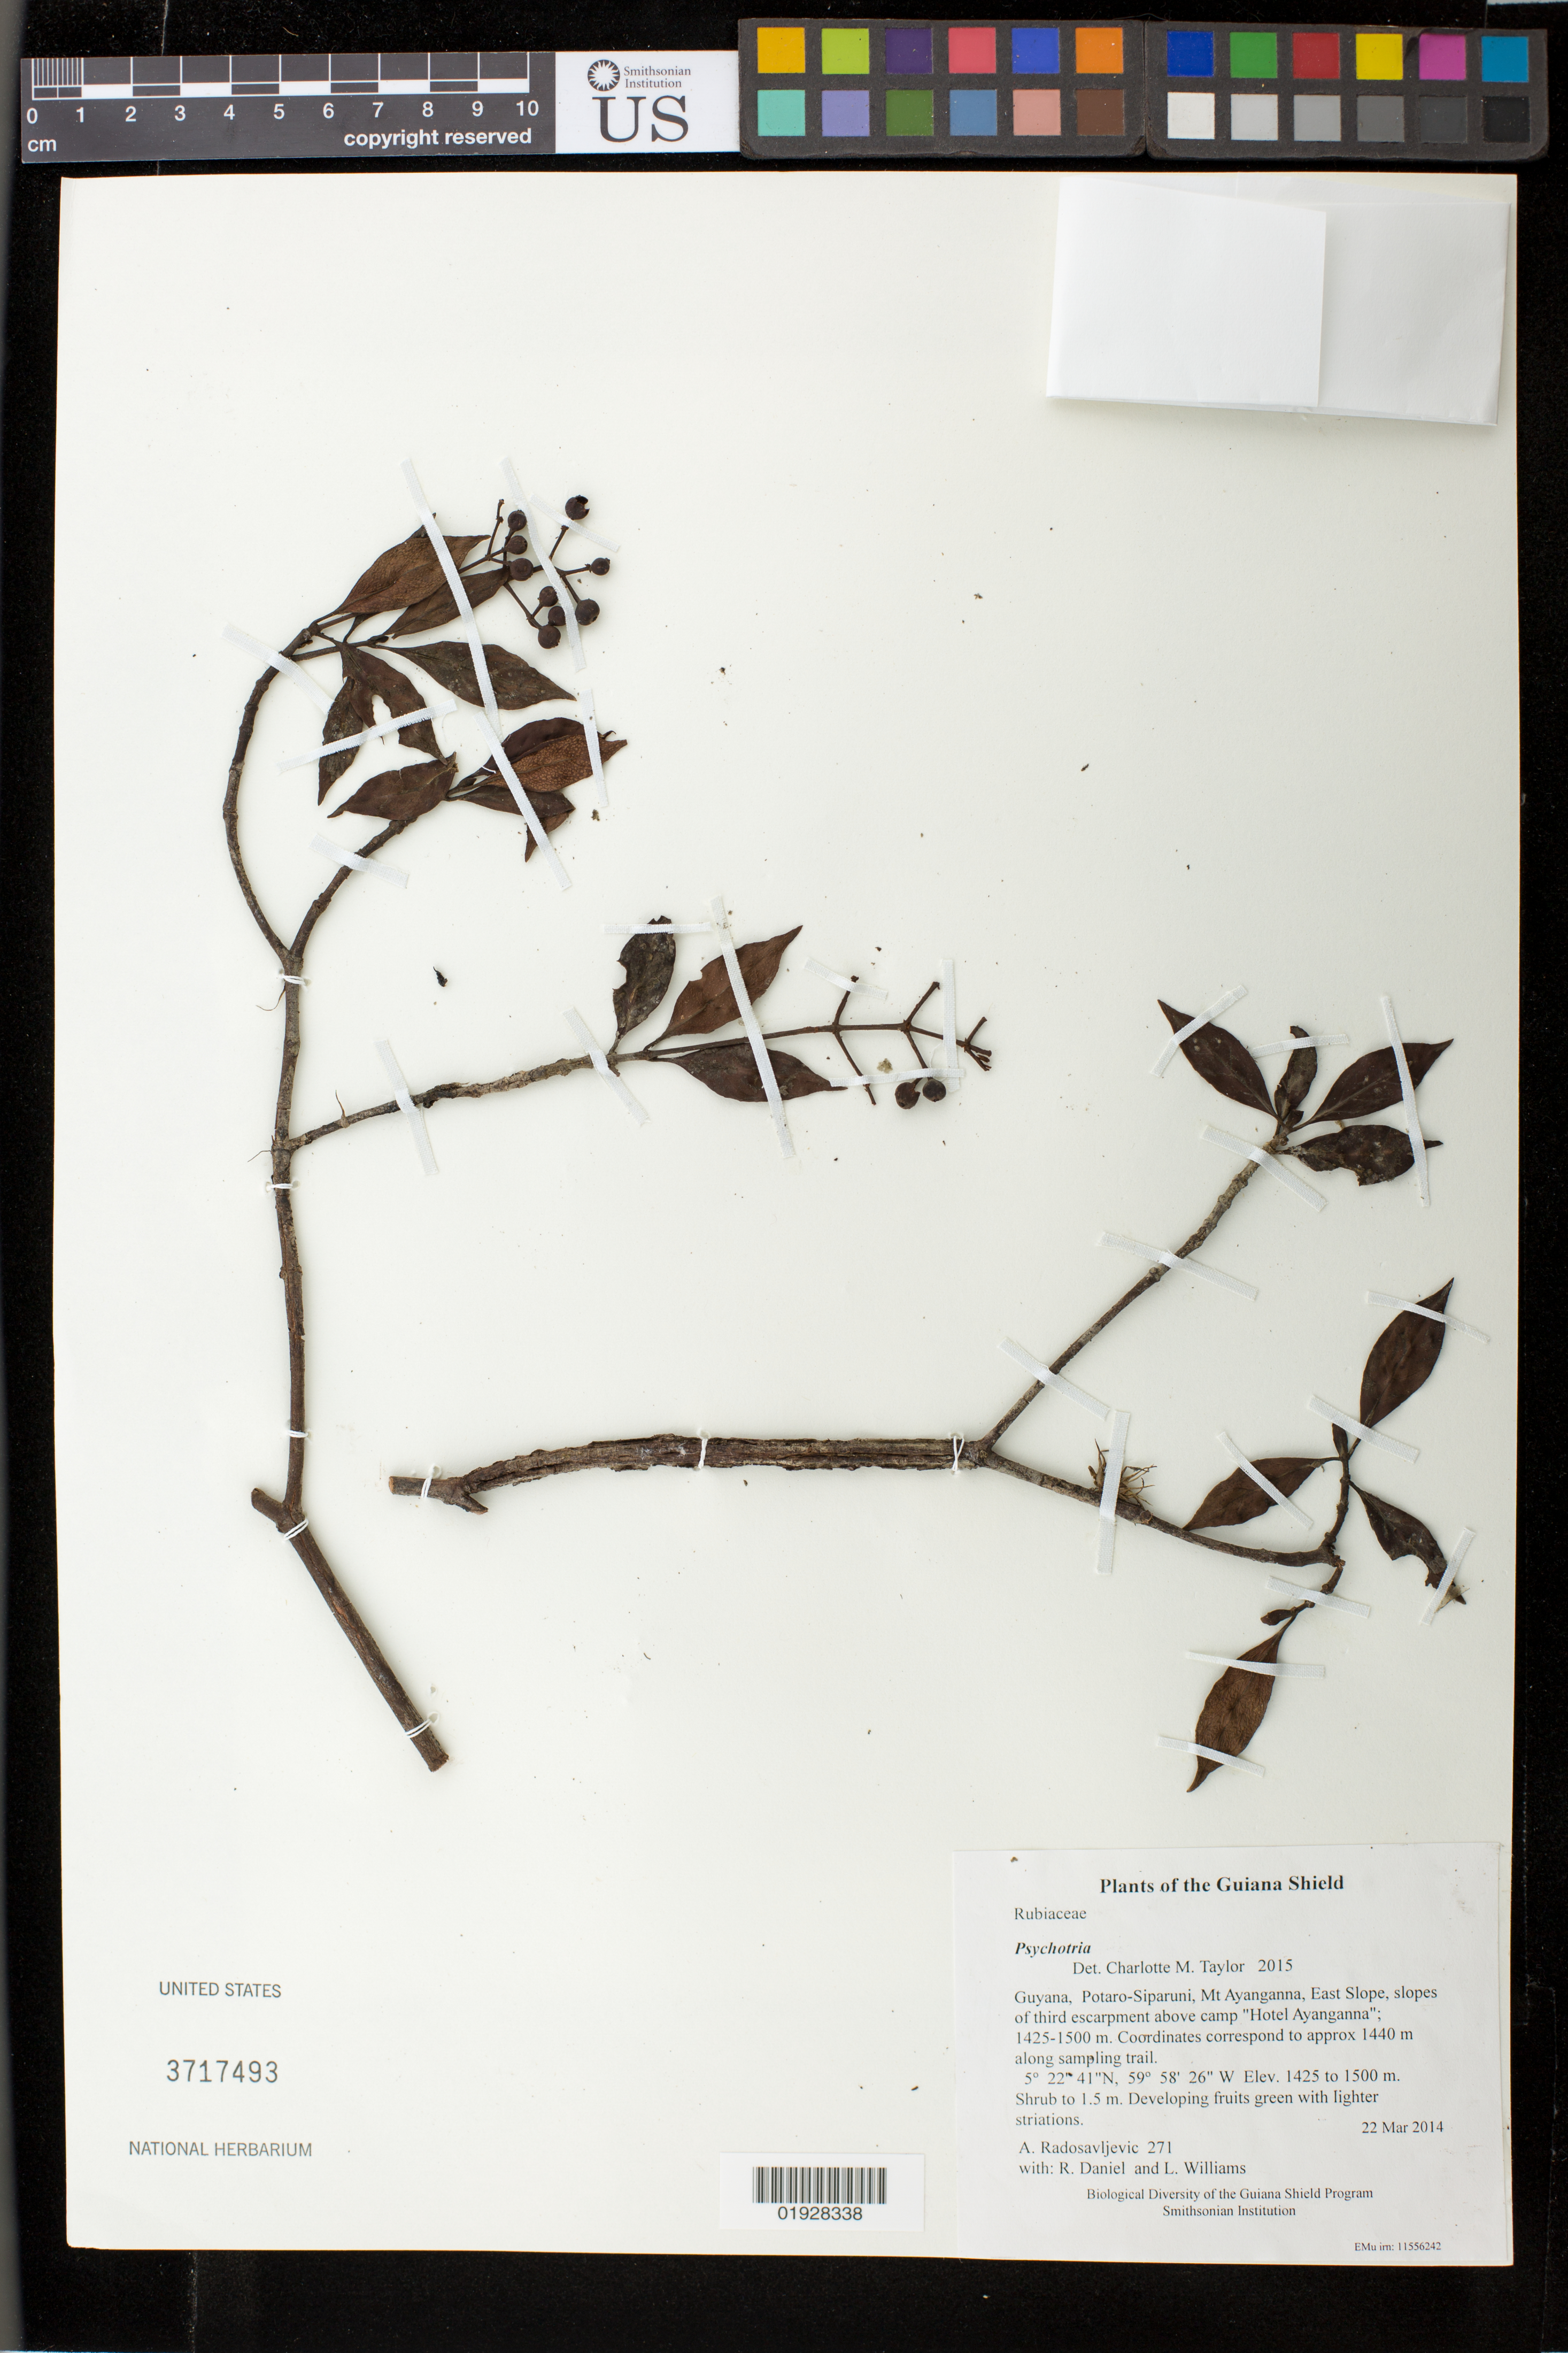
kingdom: Plantae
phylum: Tracheophyta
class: Magnoliopsida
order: Gentianales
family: Rubiaceae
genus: Psychotria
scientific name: Psychotria sp.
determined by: Taylor, Charlotte M.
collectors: A. Radosavljevic, R. Daniel & L. Williams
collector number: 271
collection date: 2014-03-22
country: Guyana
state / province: Potaro-Siparuni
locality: Mt Ayanganna, East Slope, slopes of third escarpment above camp "Hotel Ayanganna"; 1425-1500 m. Coordinates correspond to approx 1440 m along sampling trail.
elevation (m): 1425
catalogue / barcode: US 3717493